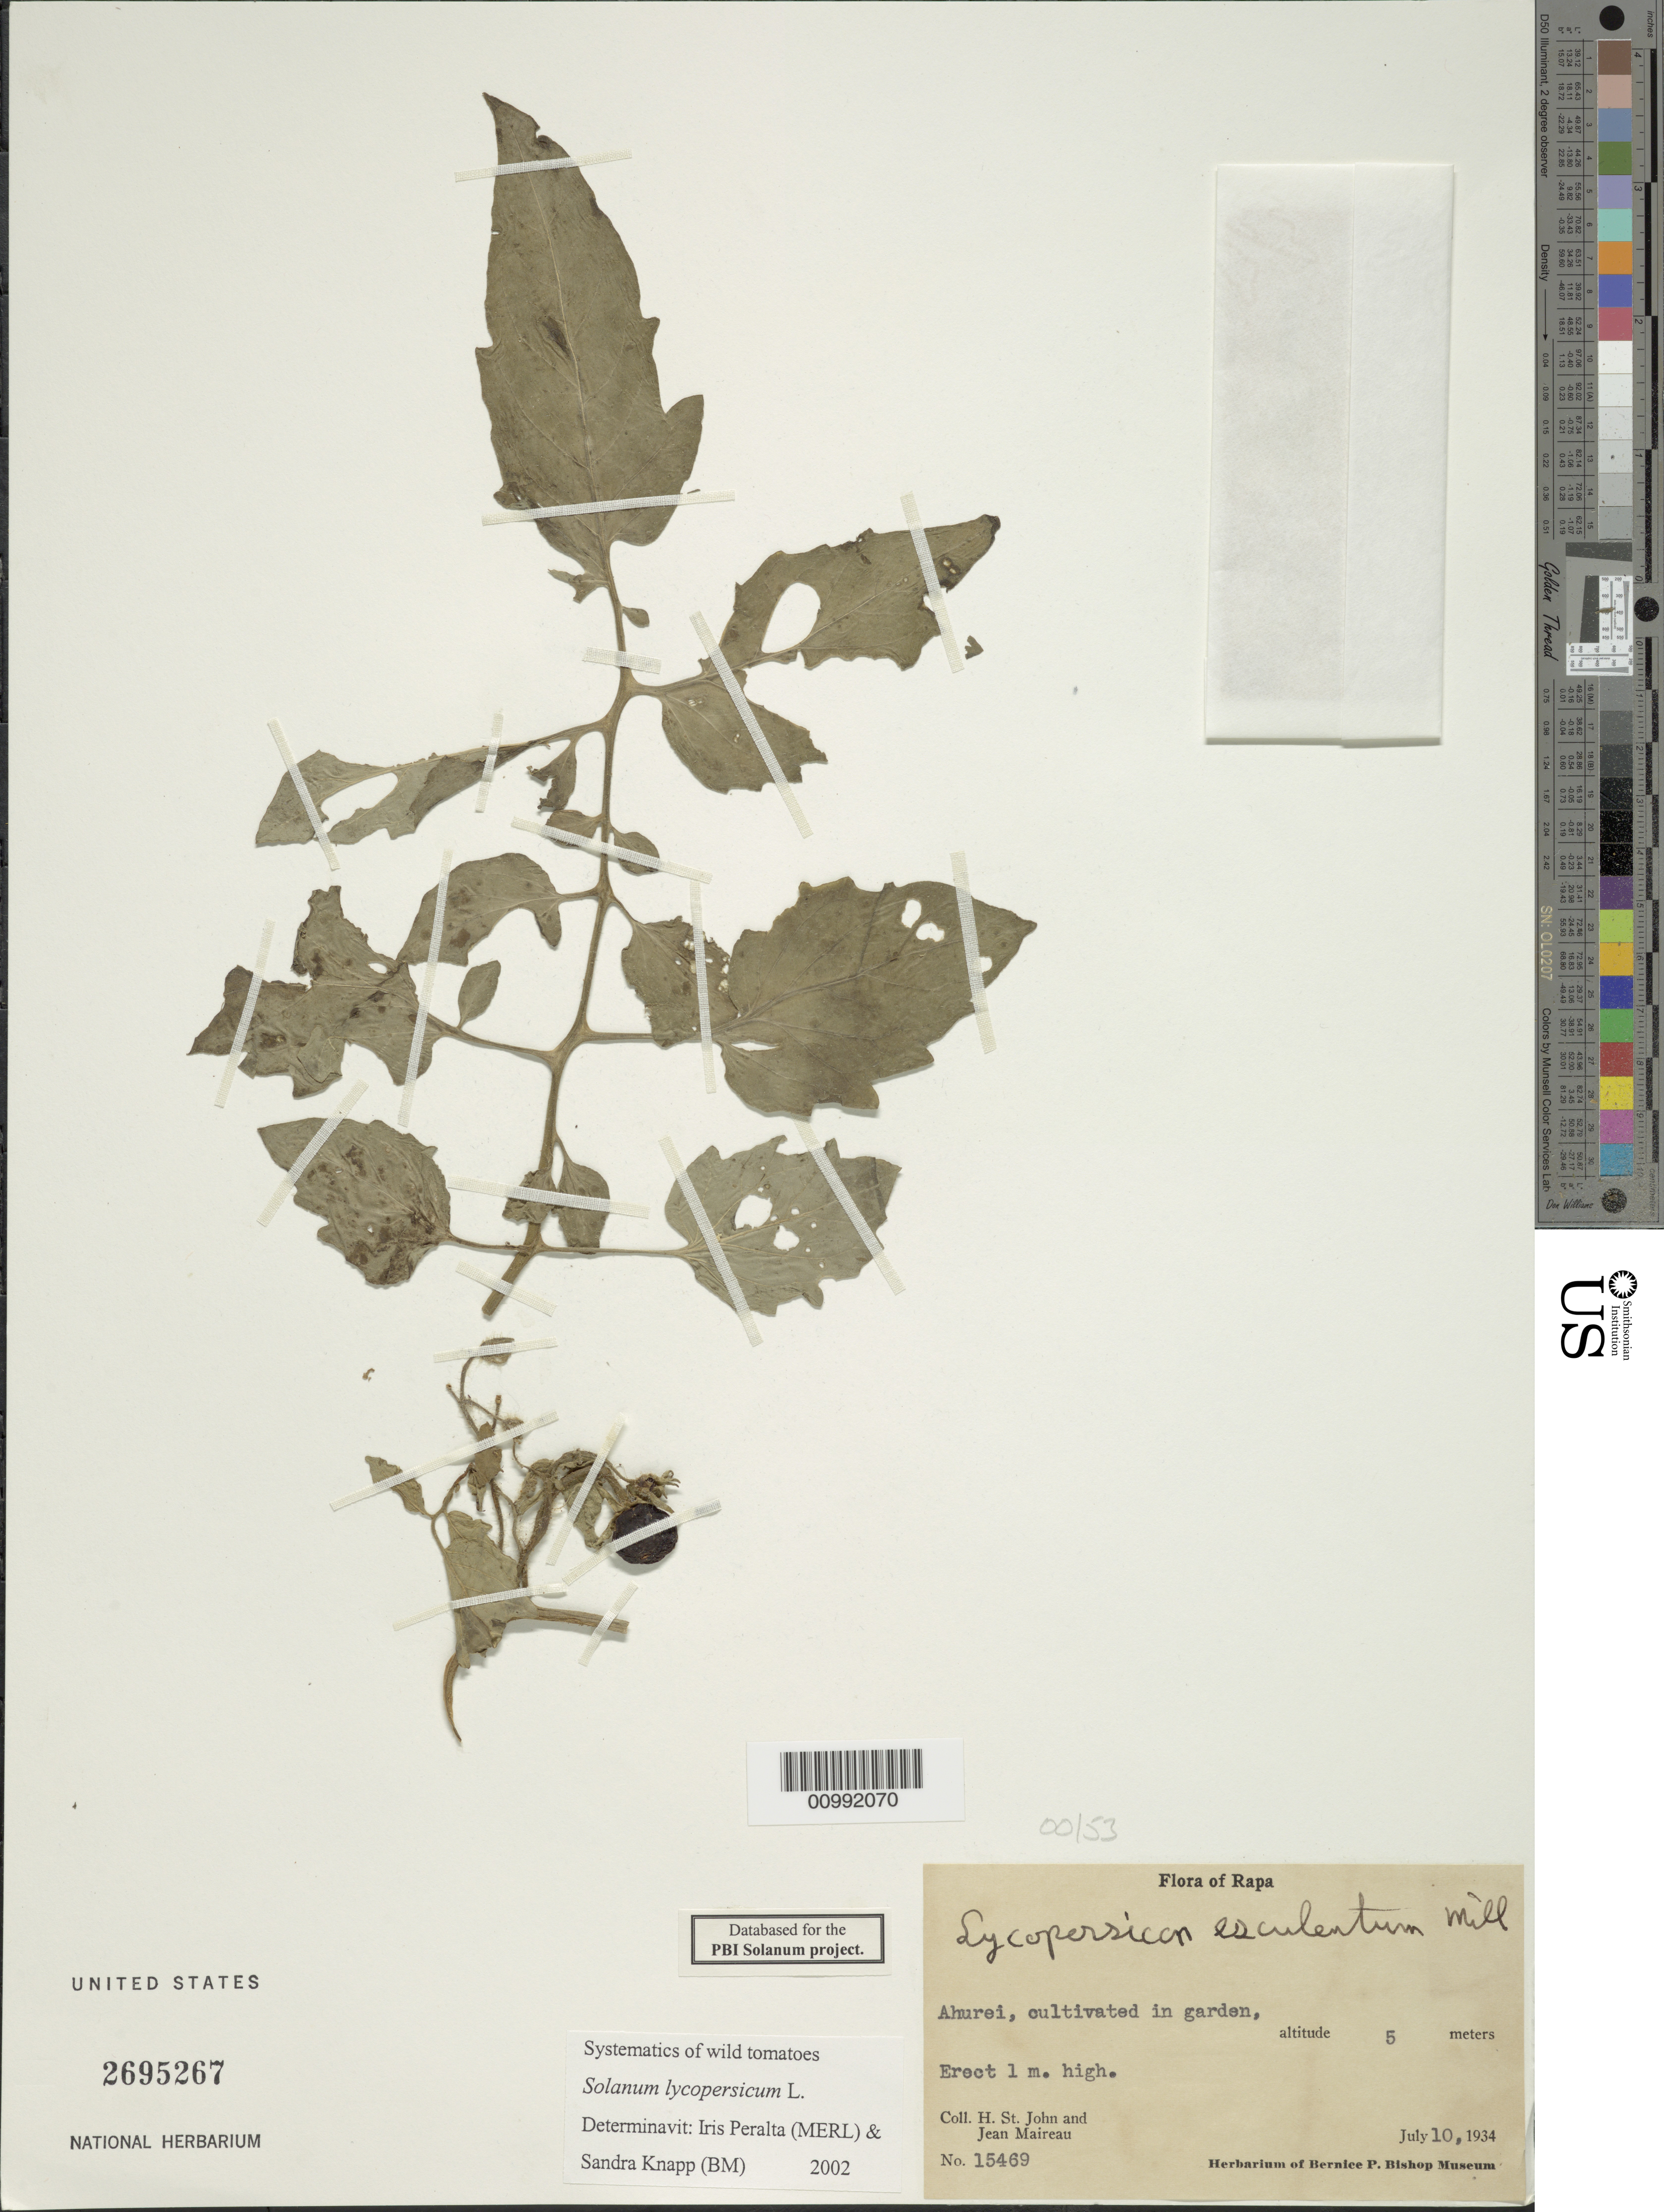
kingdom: Plantae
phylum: Tracheophyta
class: Magnoliopsida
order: Solanales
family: Solanaceae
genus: Solanum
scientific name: Solanum lycopersicum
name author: L.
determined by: Peralta, Iris E.; Knapp, S. D.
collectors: H. St John & J. Maireau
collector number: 15469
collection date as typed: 10 Jul 1934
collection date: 1934-07-10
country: French Polynesia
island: Rapa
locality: Rapa, Ahurei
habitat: h: in garden;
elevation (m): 5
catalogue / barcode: US 2695267